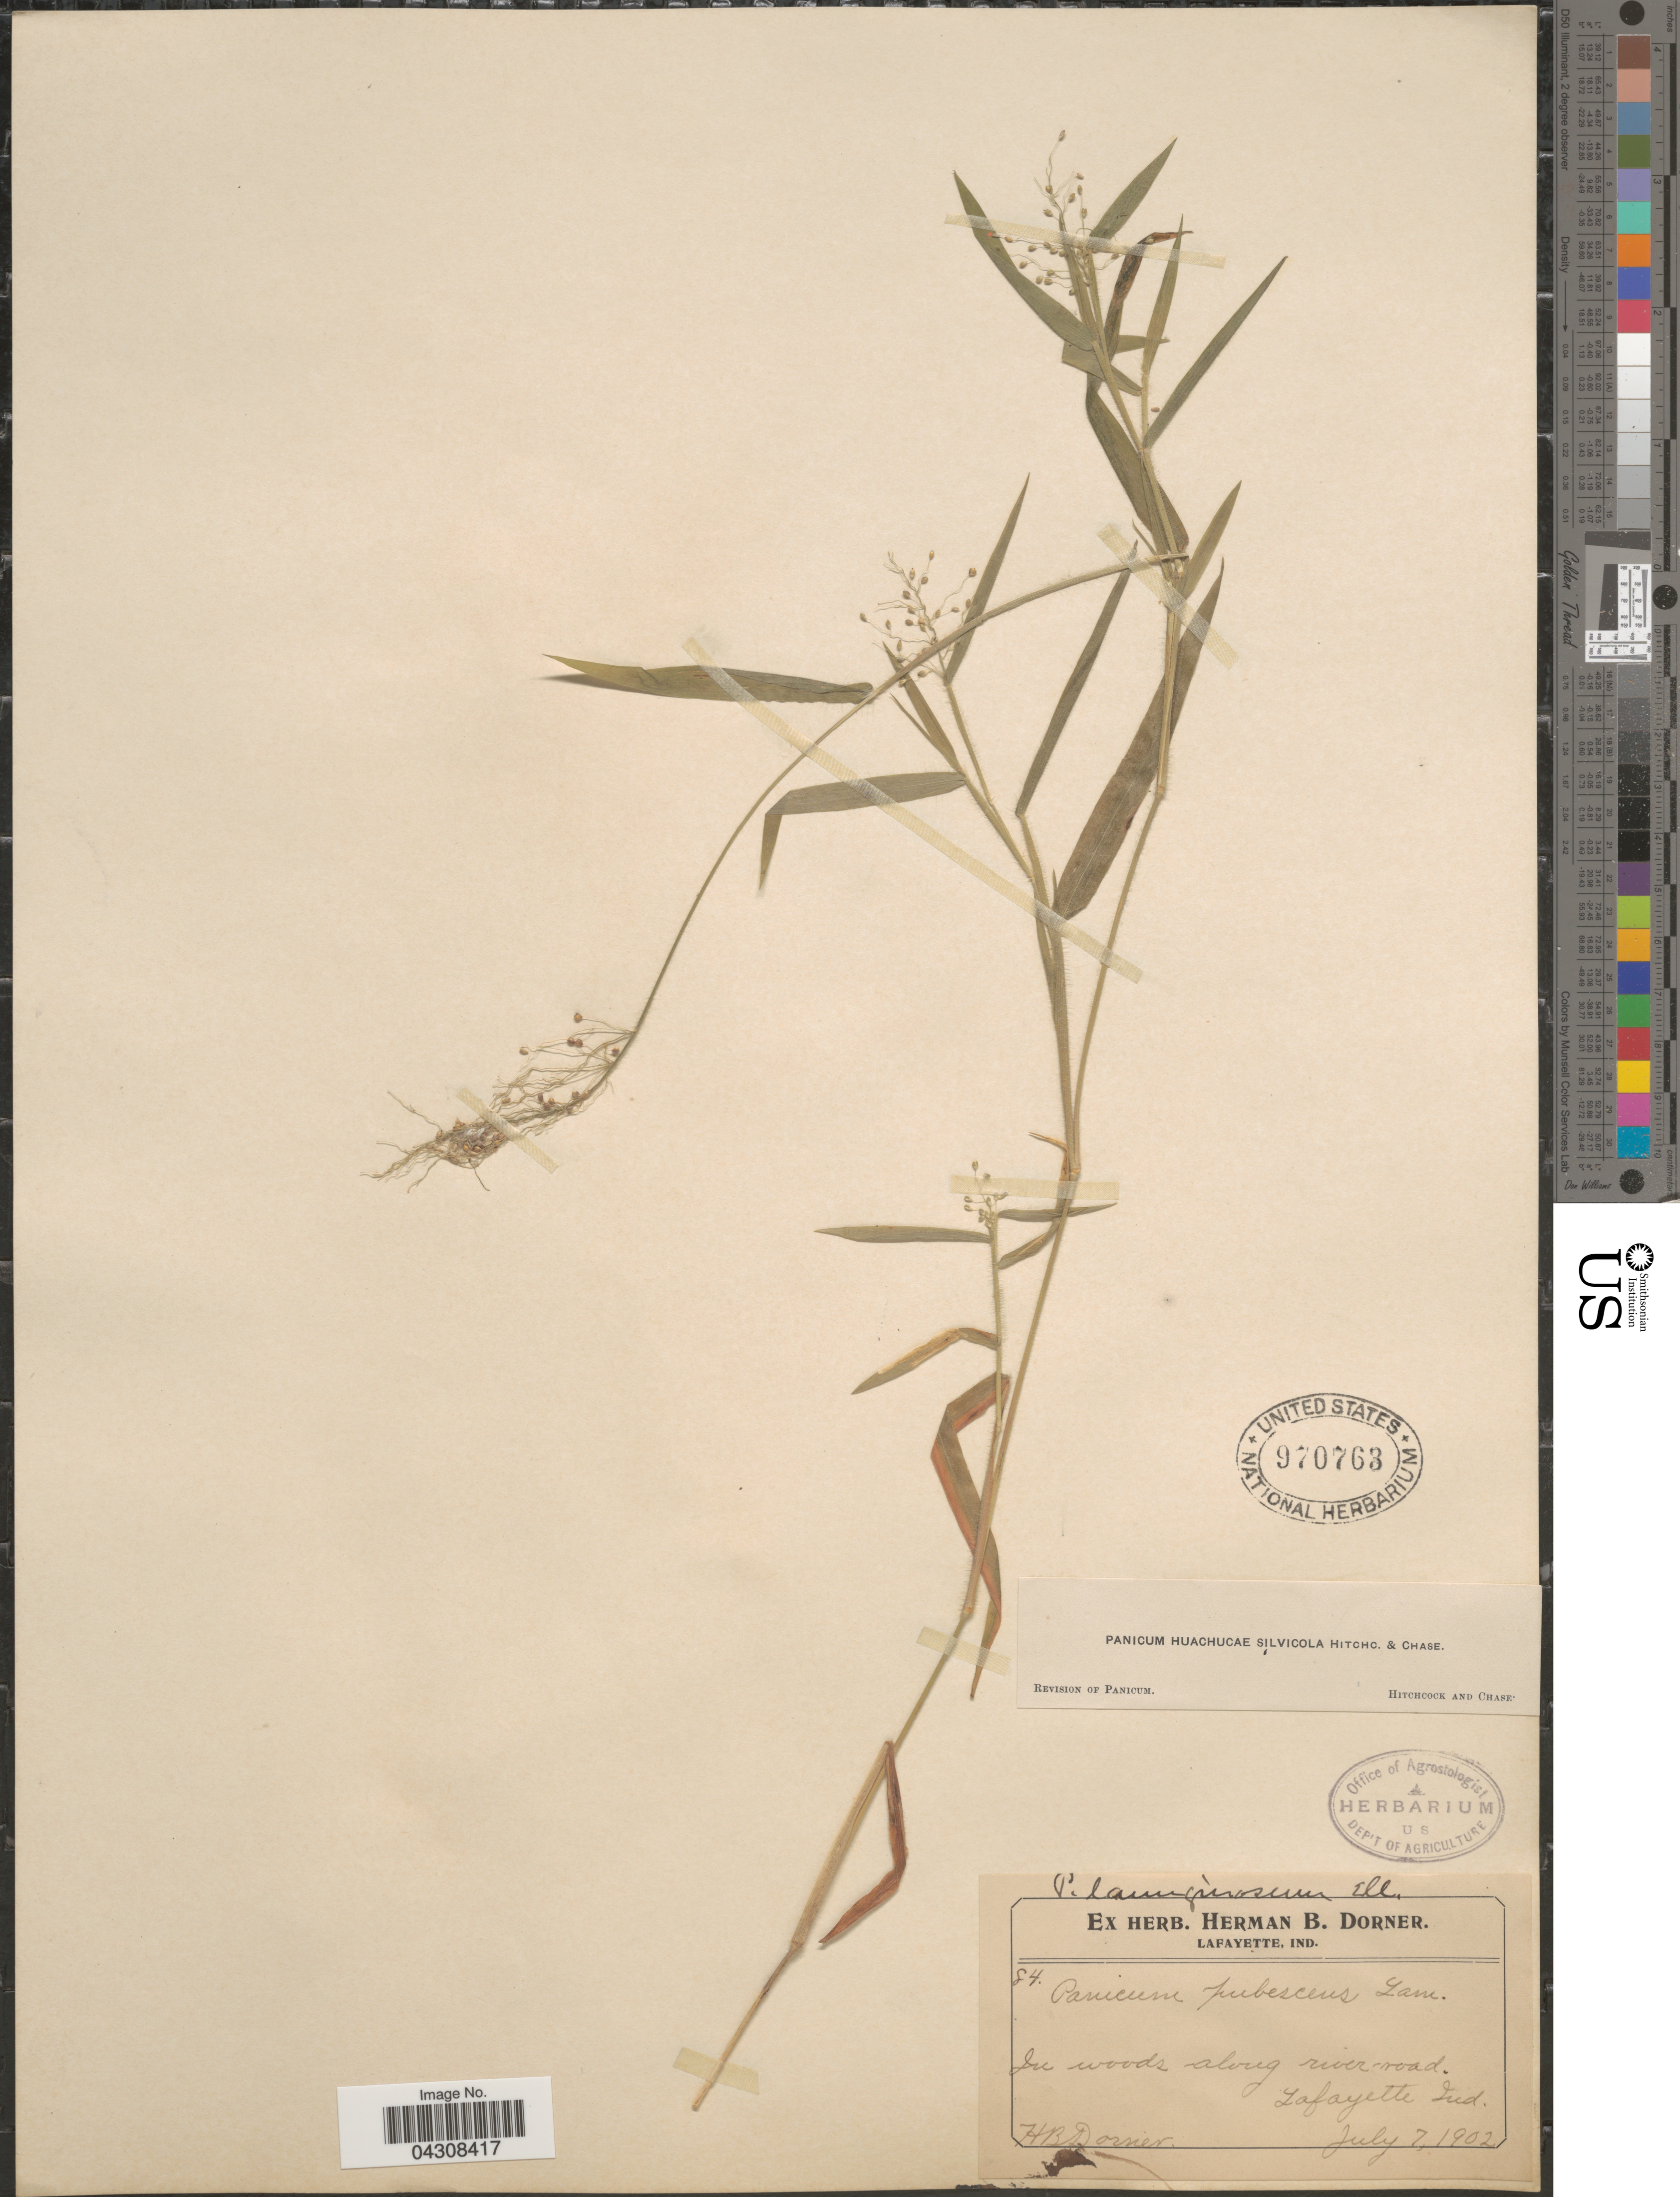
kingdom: Plantae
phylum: Tracheophyta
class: Liliopsida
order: Poales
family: Poaceae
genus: Dichanthelium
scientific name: Dichanthelium acuminatum var. acuminatum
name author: (Sw.) Gould & C.A. Clark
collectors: Dorner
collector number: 84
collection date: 1902-07-07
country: United States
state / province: Indiana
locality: Lafayette.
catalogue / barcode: US 970763